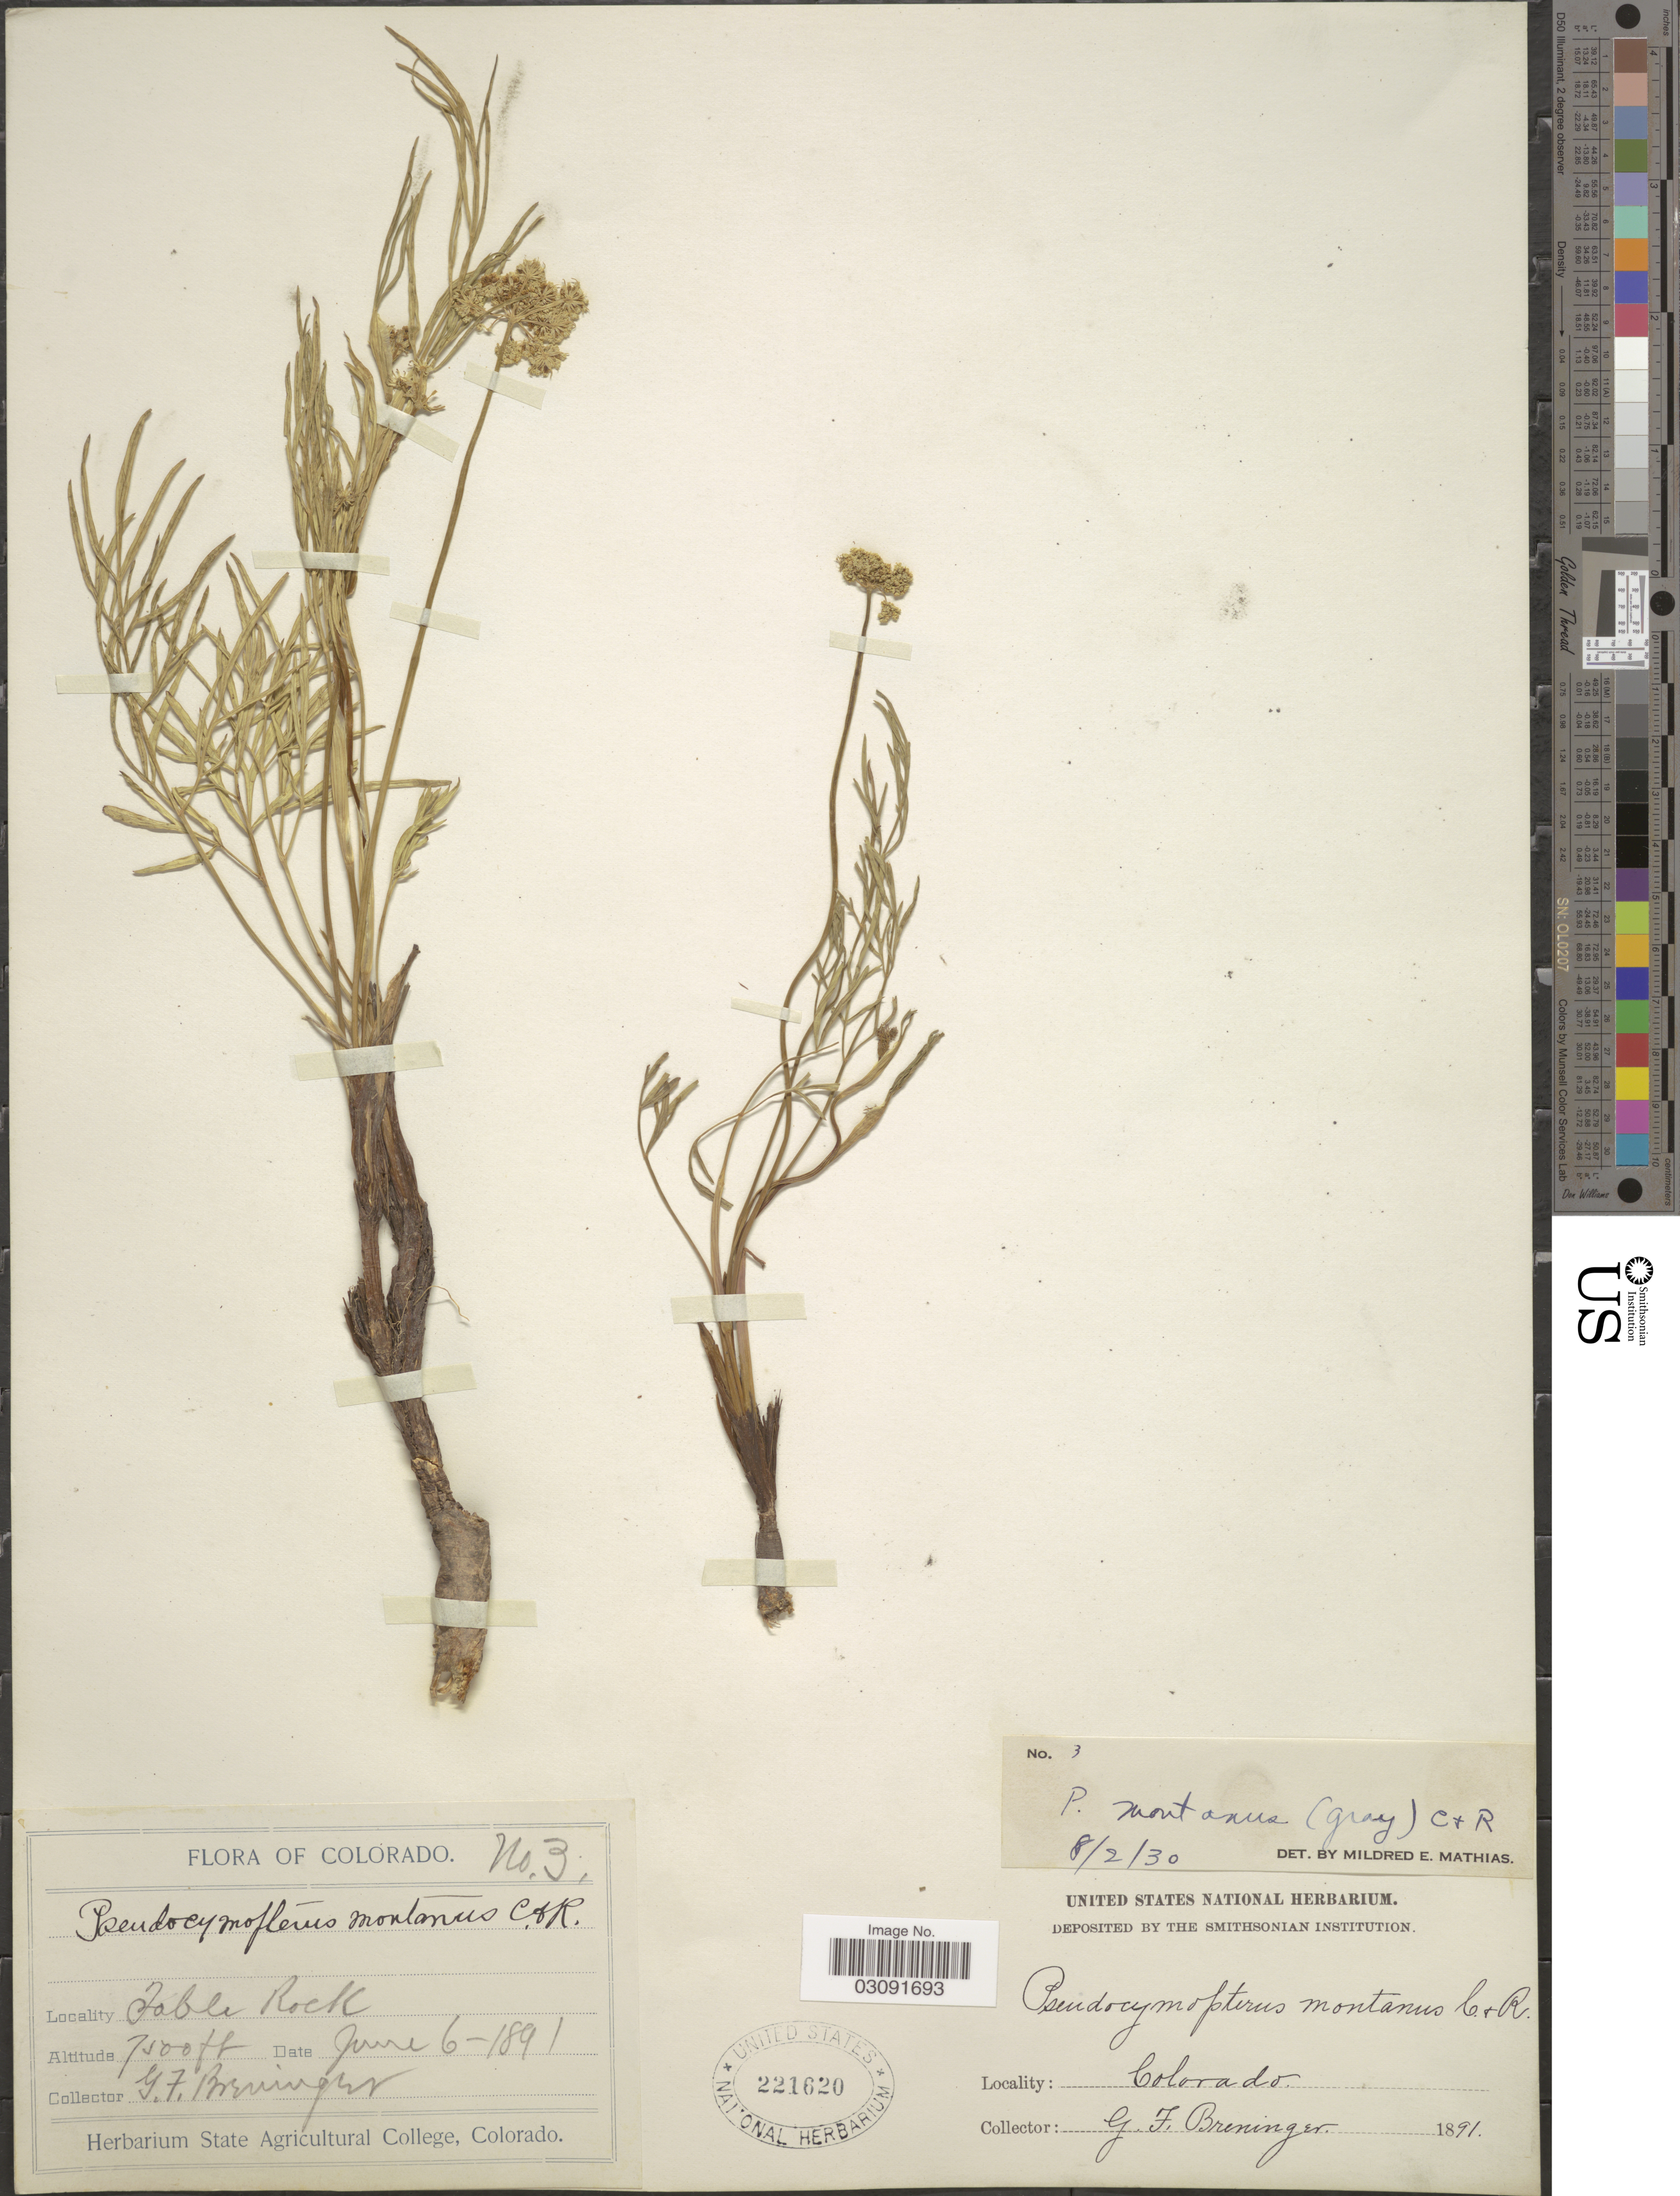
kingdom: Plantae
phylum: Tracheophyta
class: Magnoliopsida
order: Apiales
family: Apiaceae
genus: Pseudocymopterus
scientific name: Pseudocymopterus montanus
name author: (A. Gray) J.M. Coult. & Rose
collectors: G. Breninger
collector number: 3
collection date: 1891-06-06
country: United States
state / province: Colorado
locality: Table Rock.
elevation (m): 2286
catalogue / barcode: US 221620